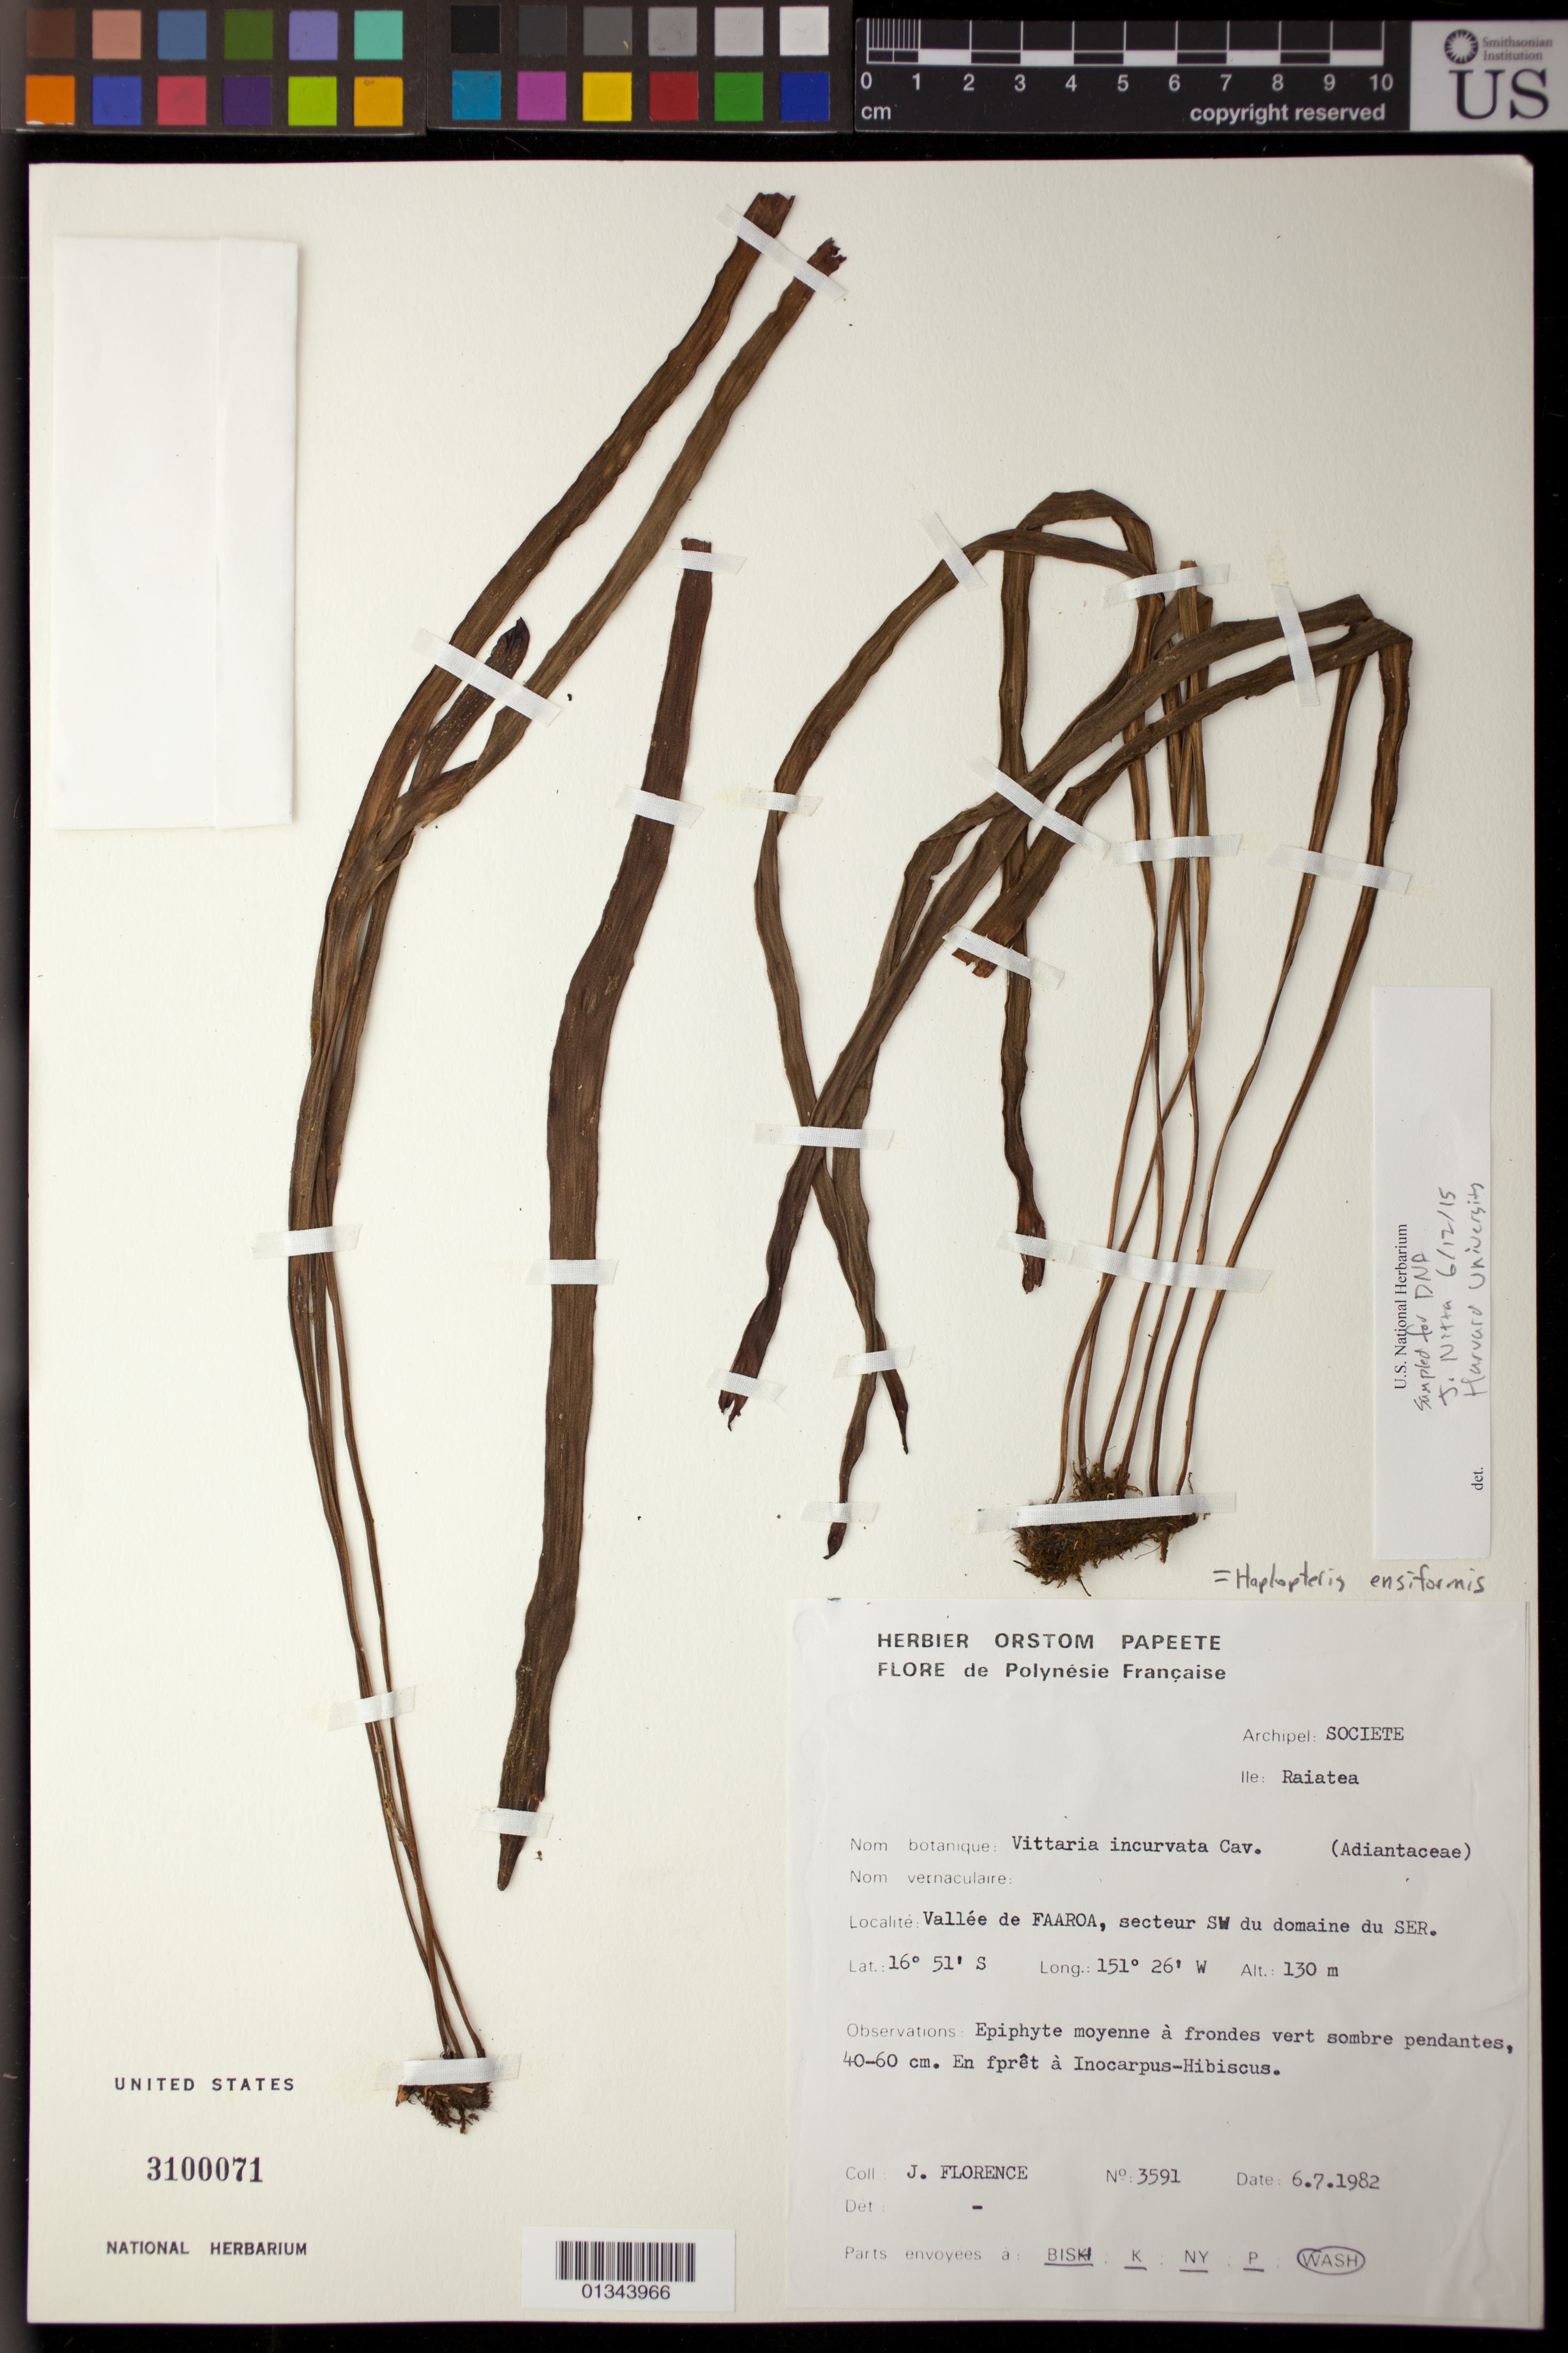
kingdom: Plantae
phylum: Tracheophyta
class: Polypodiopsida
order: Polypodiales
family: Pteridaceae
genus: Haplopteris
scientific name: Haplopteris elongata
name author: (Sw.) Crane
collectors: J. Florence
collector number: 3591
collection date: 1982-07-06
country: French Polynesia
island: Raiatea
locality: Archipel Societe, Ile Raiatea, Vallée de FAAROA, secteur SW du domaine du SER.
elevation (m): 130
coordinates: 16 51 S, 151 26 W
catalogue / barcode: US 3100071